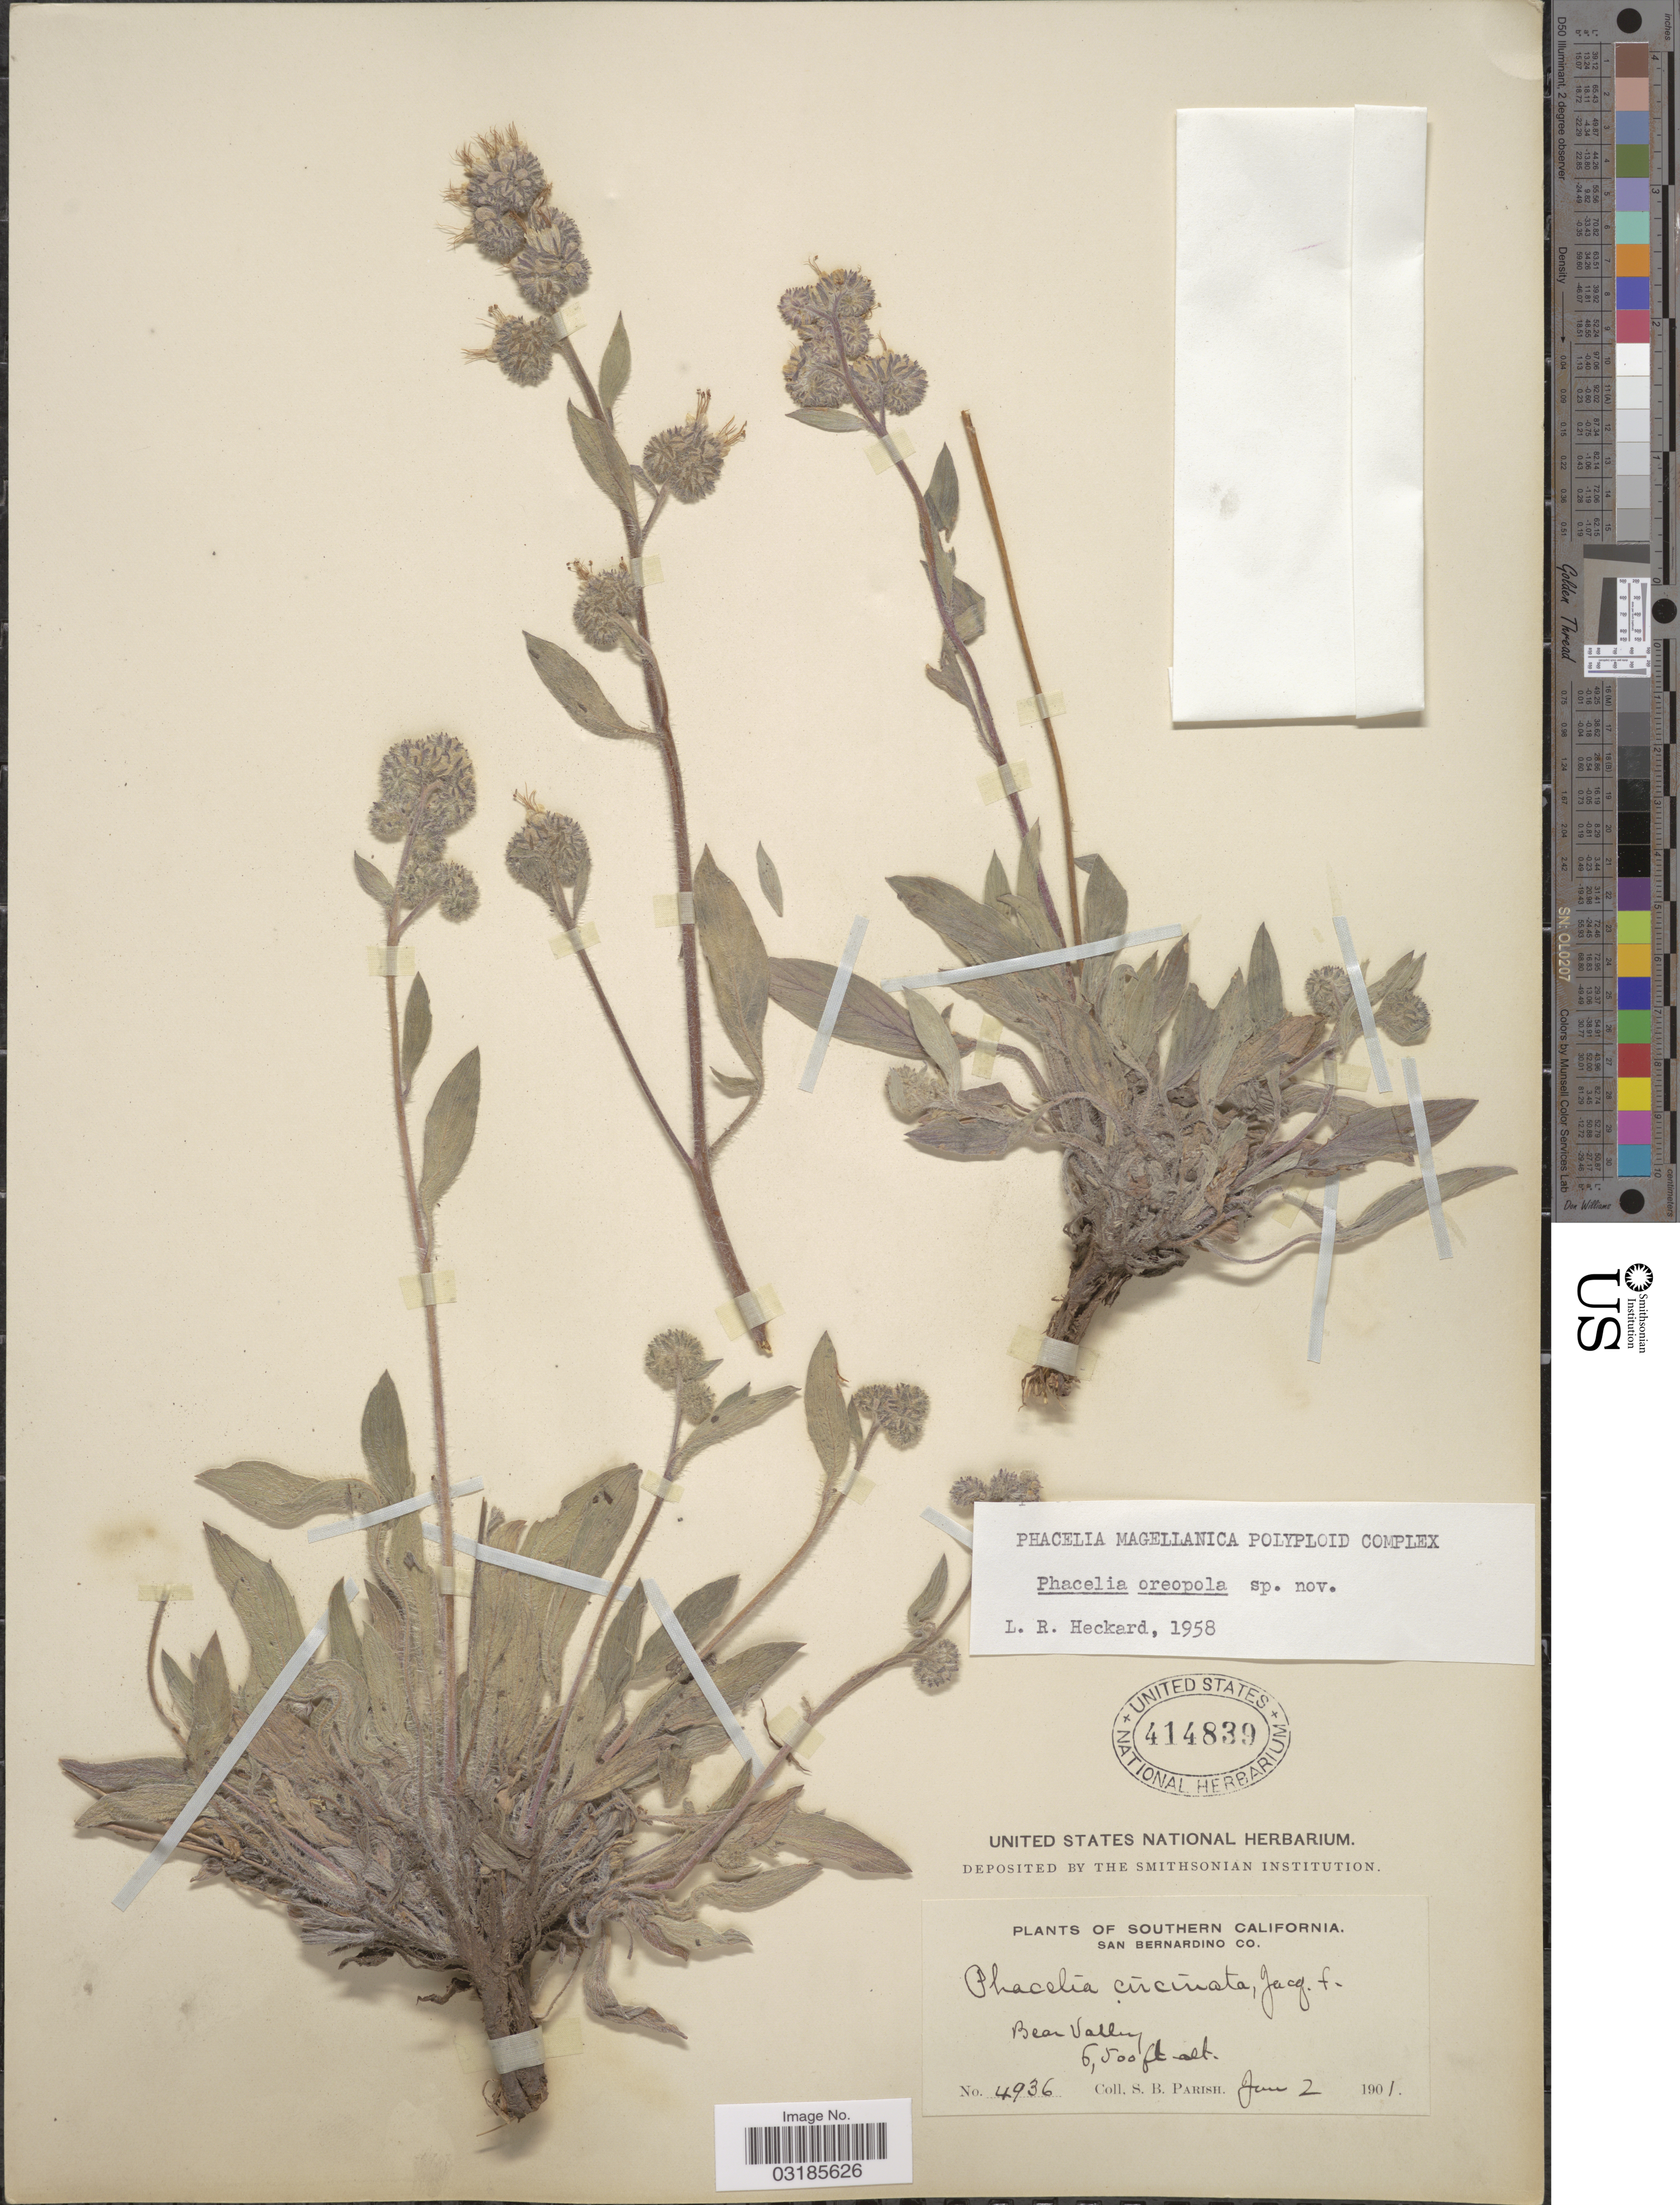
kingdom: Plantae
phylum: Tracheophyta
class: Magnoliopsida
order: Boraginales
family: Hydrophyllaceae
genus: Phacelia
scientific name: Phacelia oreopola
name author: Heckard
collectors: S. B. Parish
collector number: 4936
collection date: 1901-06-02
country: United States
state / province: California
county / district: San Bernardino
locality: Southern California. San Bernardino Co., Bear Valley.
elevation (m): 1981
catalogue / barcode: US 414839